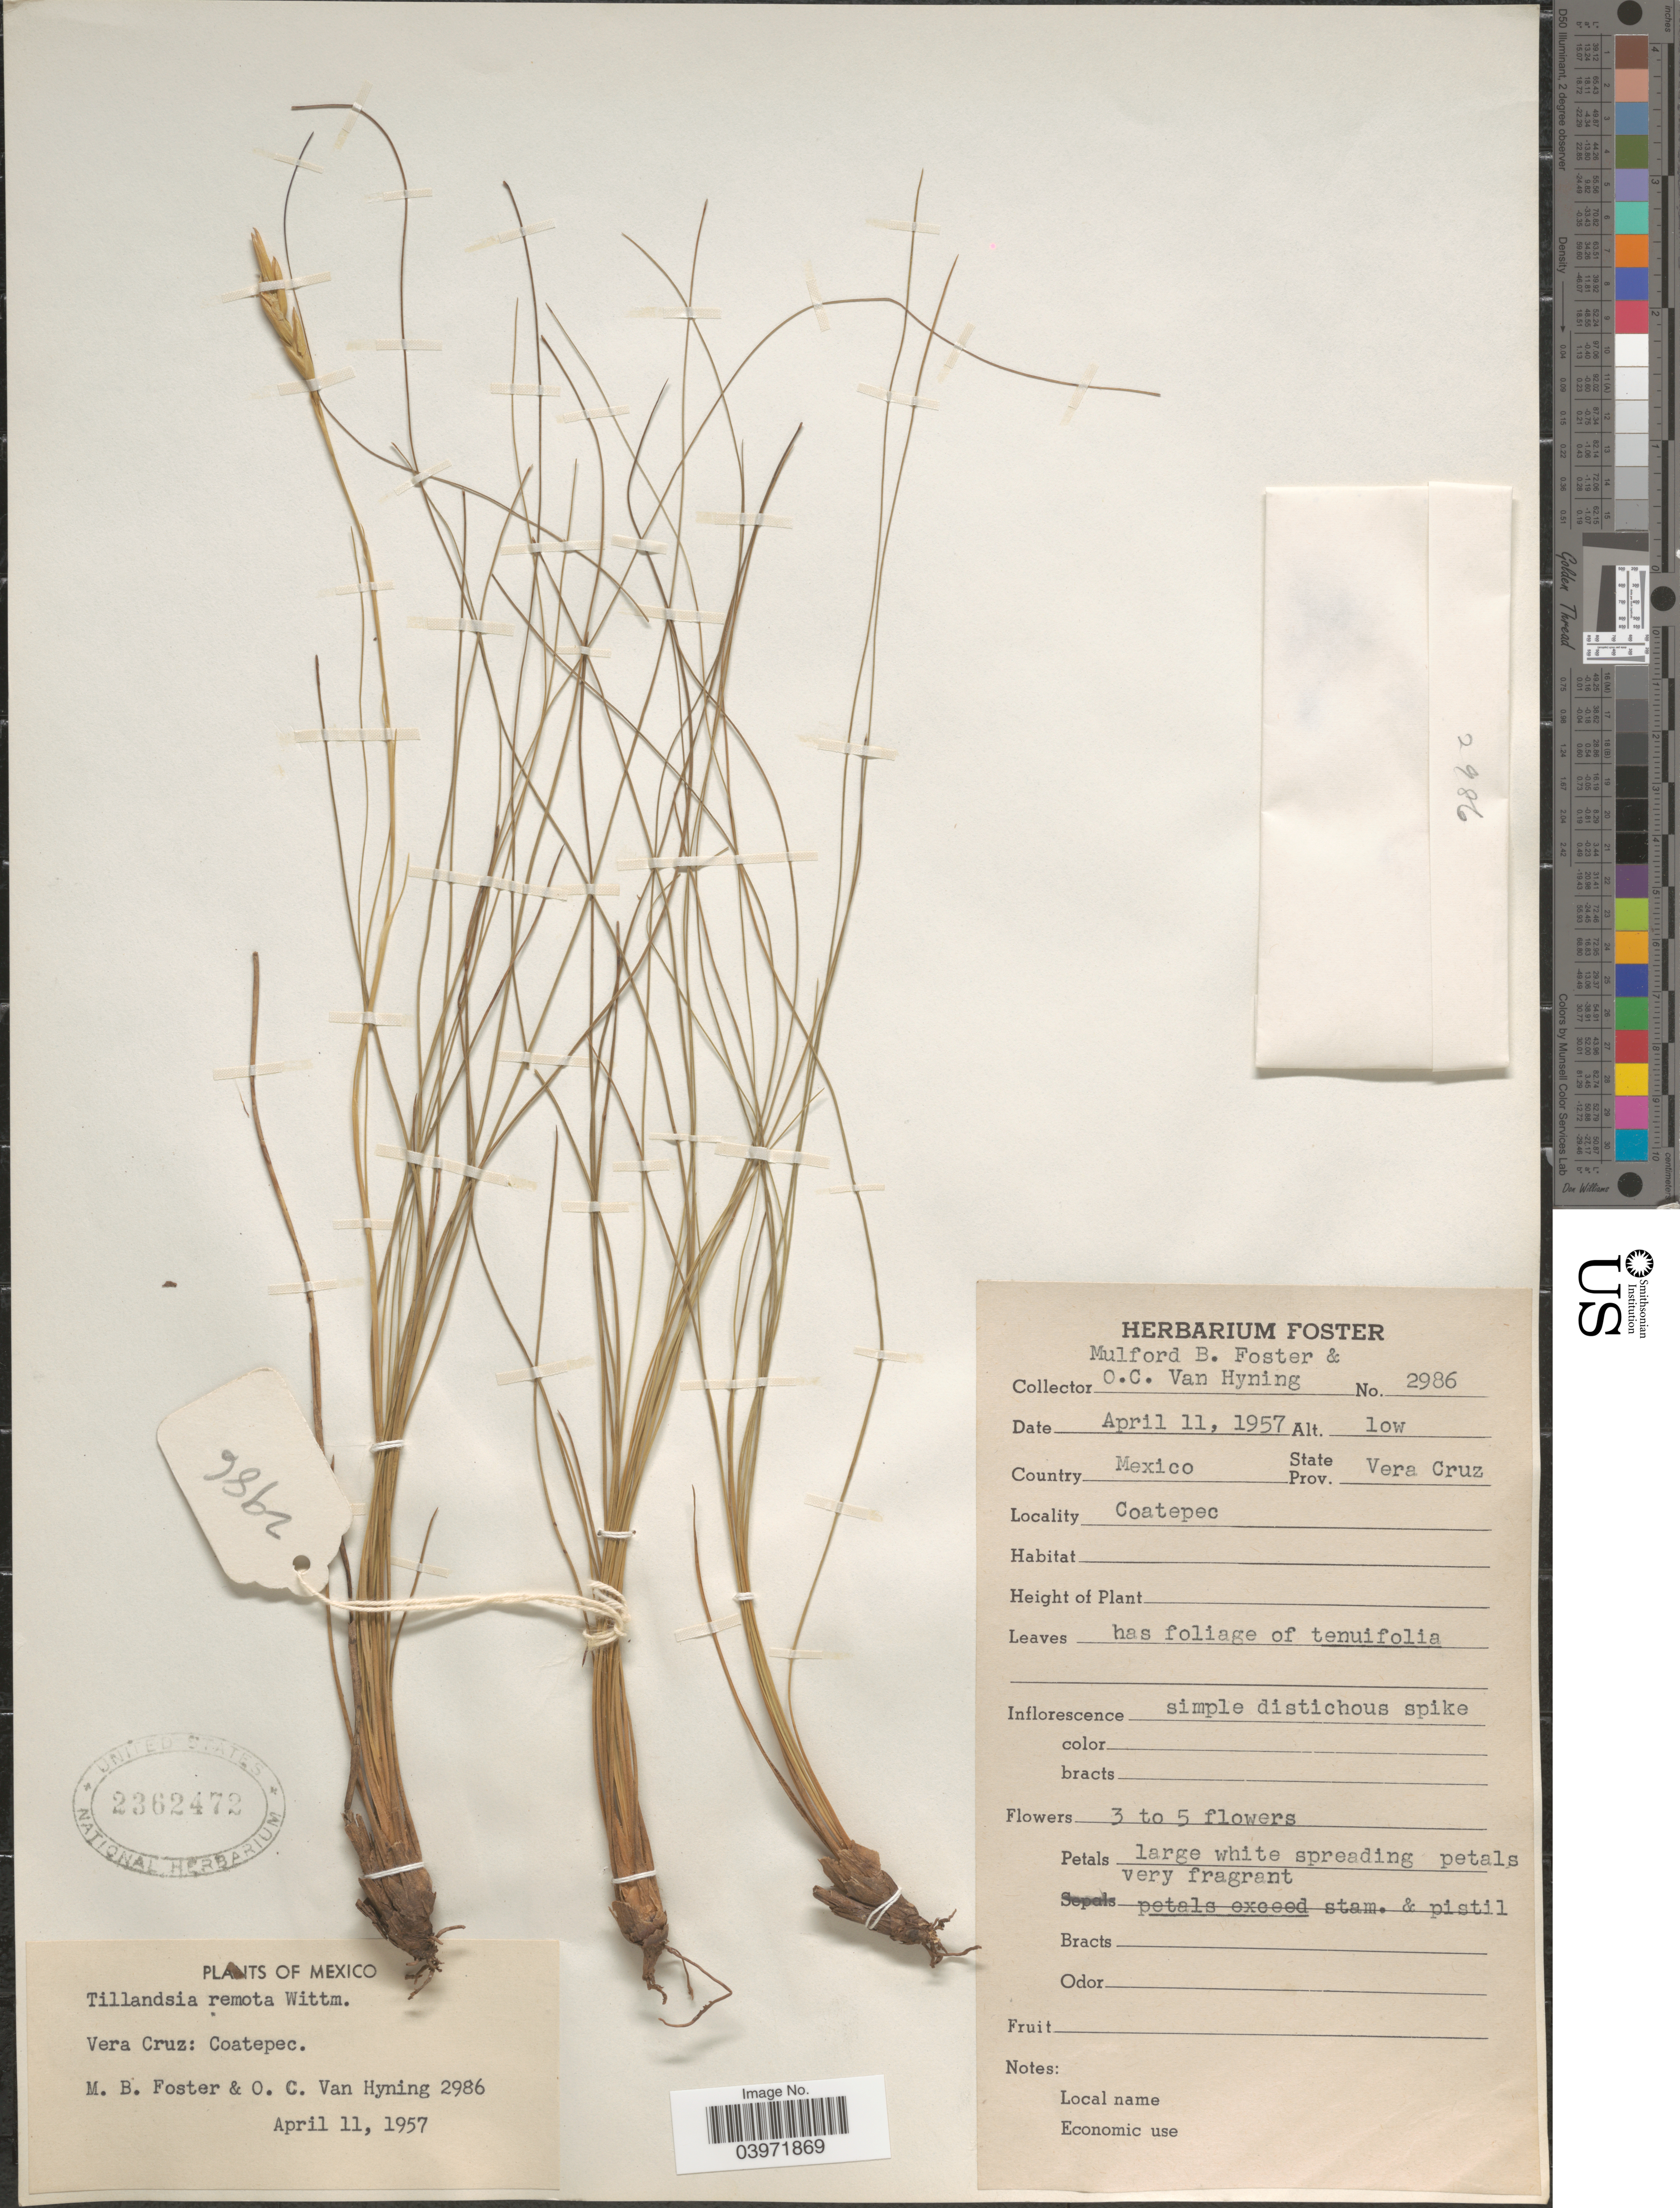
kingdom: Plantae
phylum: Tracheophyta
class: Liliopsida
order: Poales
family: Bromeliaceae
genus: Tillandsia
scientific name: Tillandsia remota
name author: Wittm.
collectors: M. B. Foster & O. Van Hyning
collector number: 2986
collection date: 1957-04-11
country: Mexico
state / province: Veracruz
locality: State Prov. Vera Cruz. Coatepec.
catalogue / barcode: US 2362472